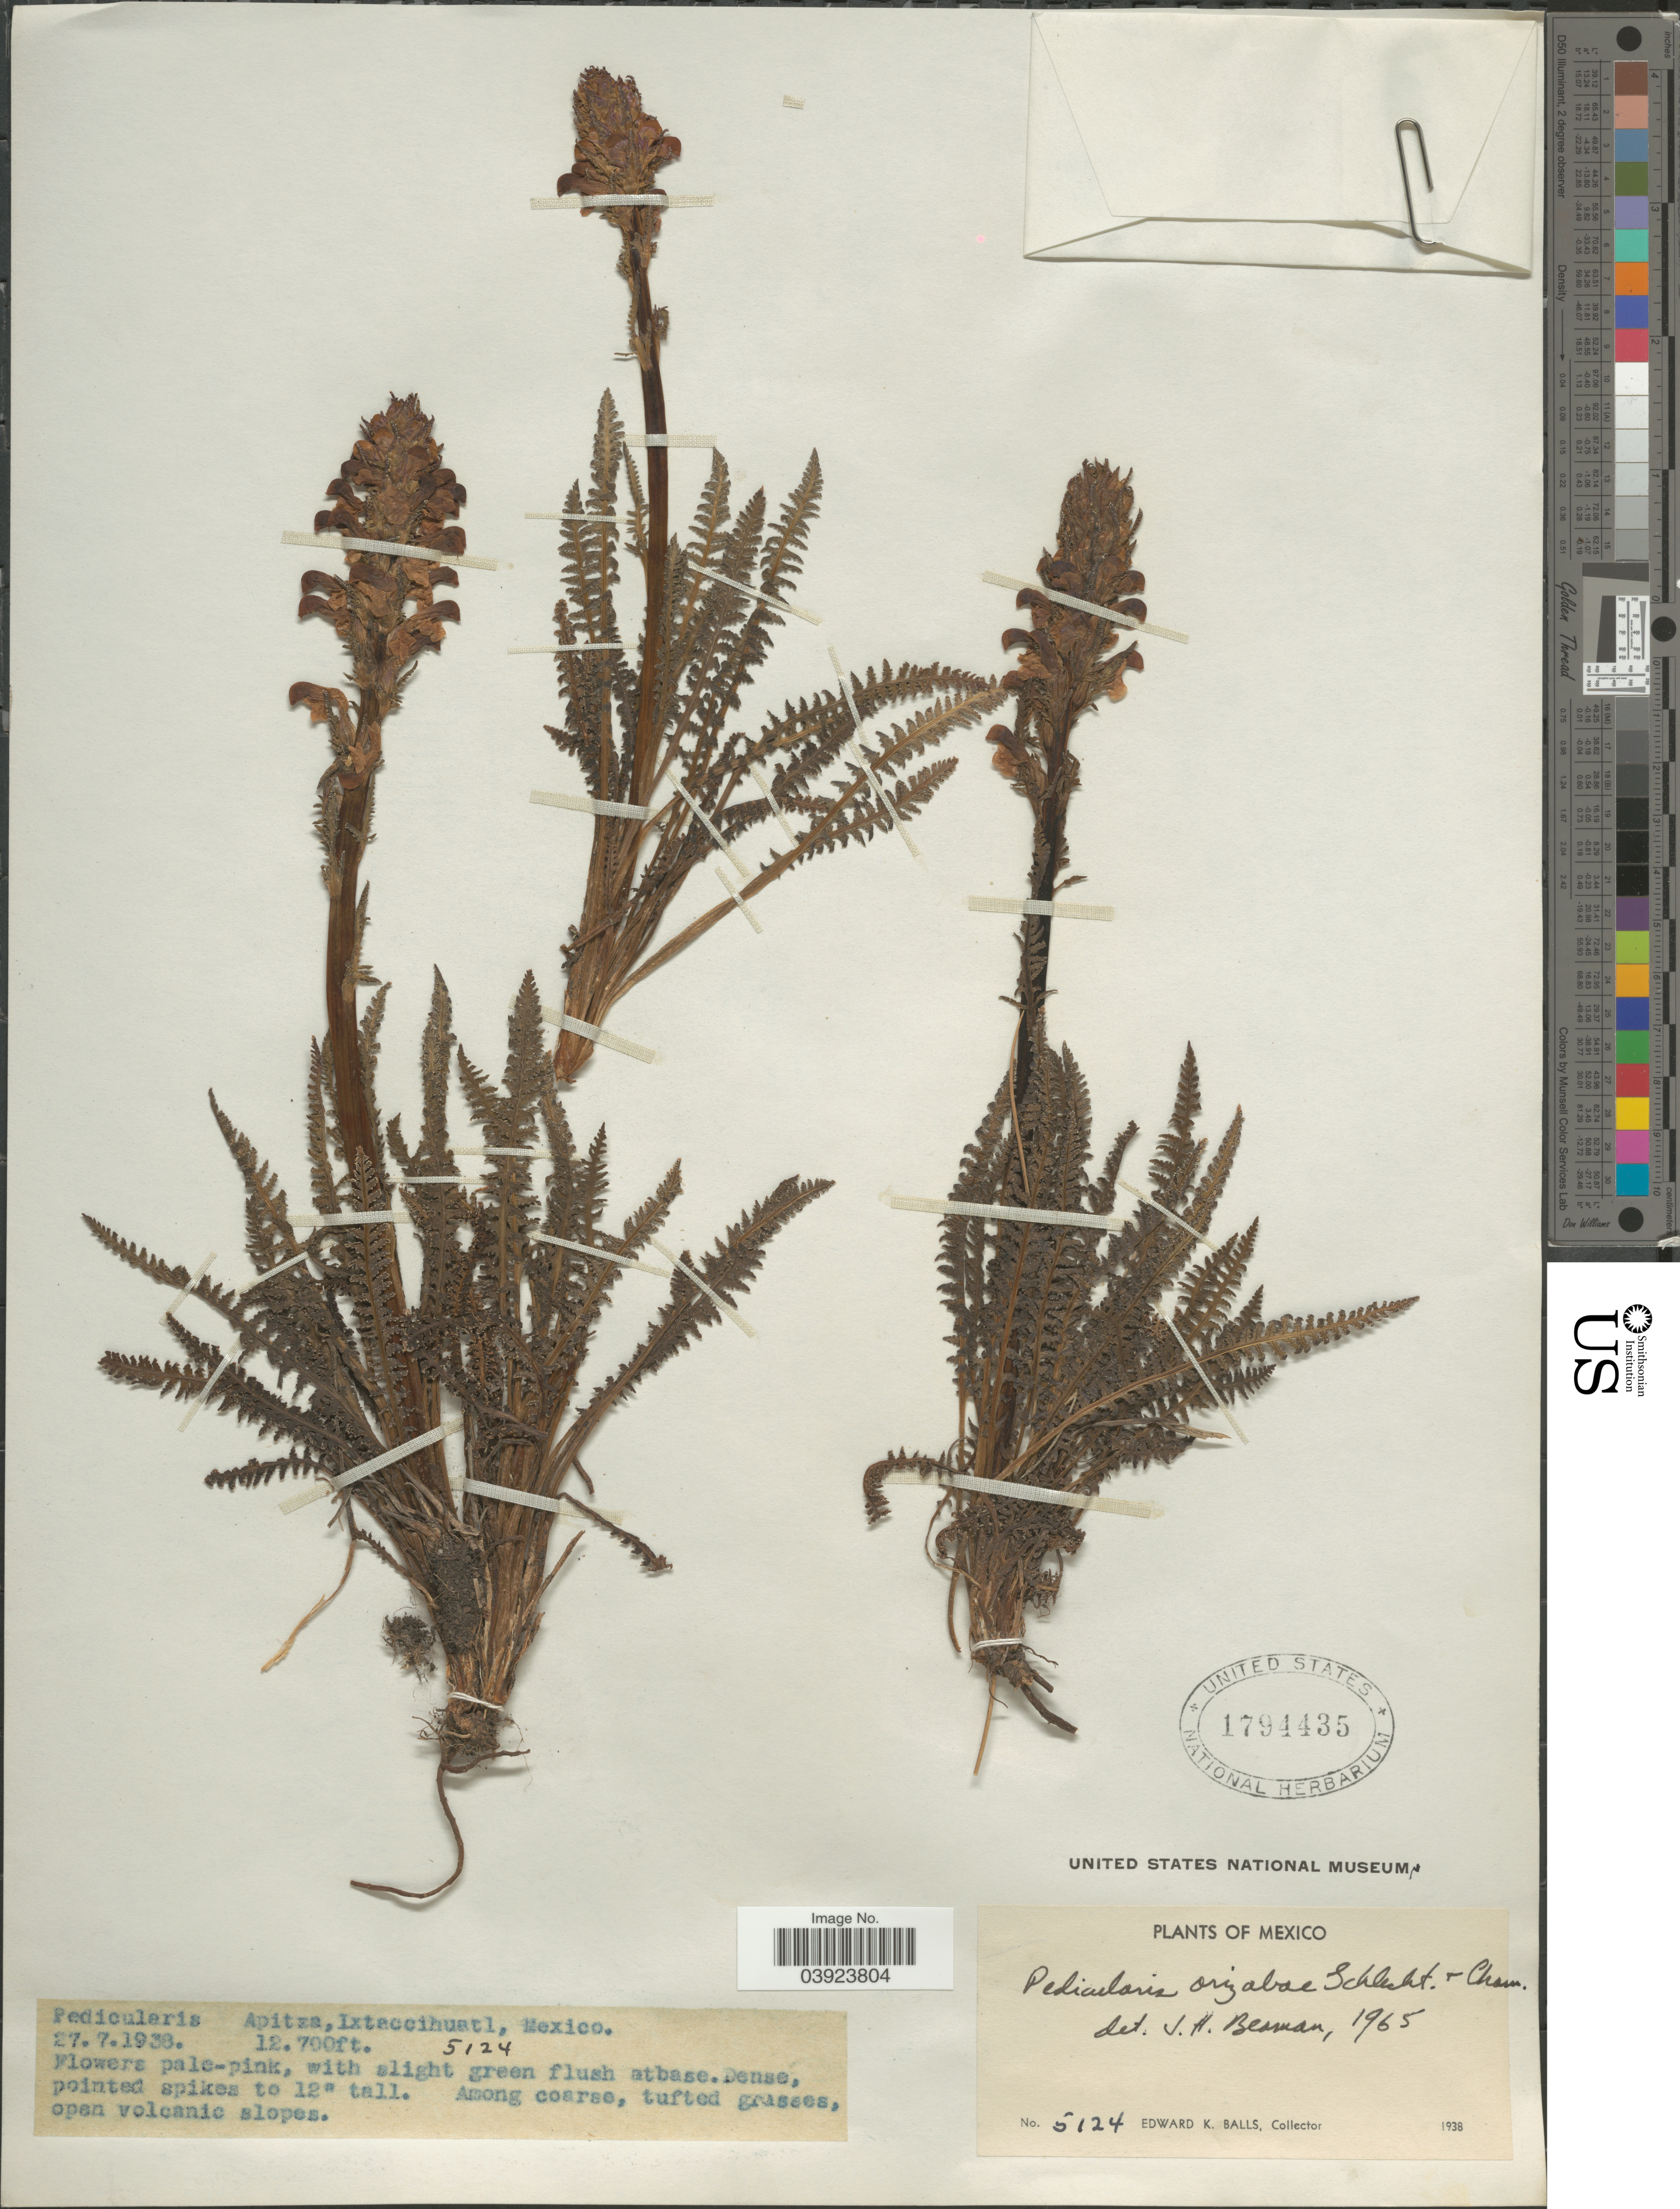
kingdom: Plantae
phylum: Tracheophyta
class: Magnoliopsida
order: Lamiales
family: Orobanchaceae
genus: Pedicularis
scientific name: Pedicularis orizabae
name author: Schltdl. & Cham.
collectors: E. K. Balls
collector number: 5124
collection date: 1938-07-27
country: Mexico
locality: Apitza, Iztaccihuatl.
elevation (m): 3871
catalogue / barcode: US 1794435